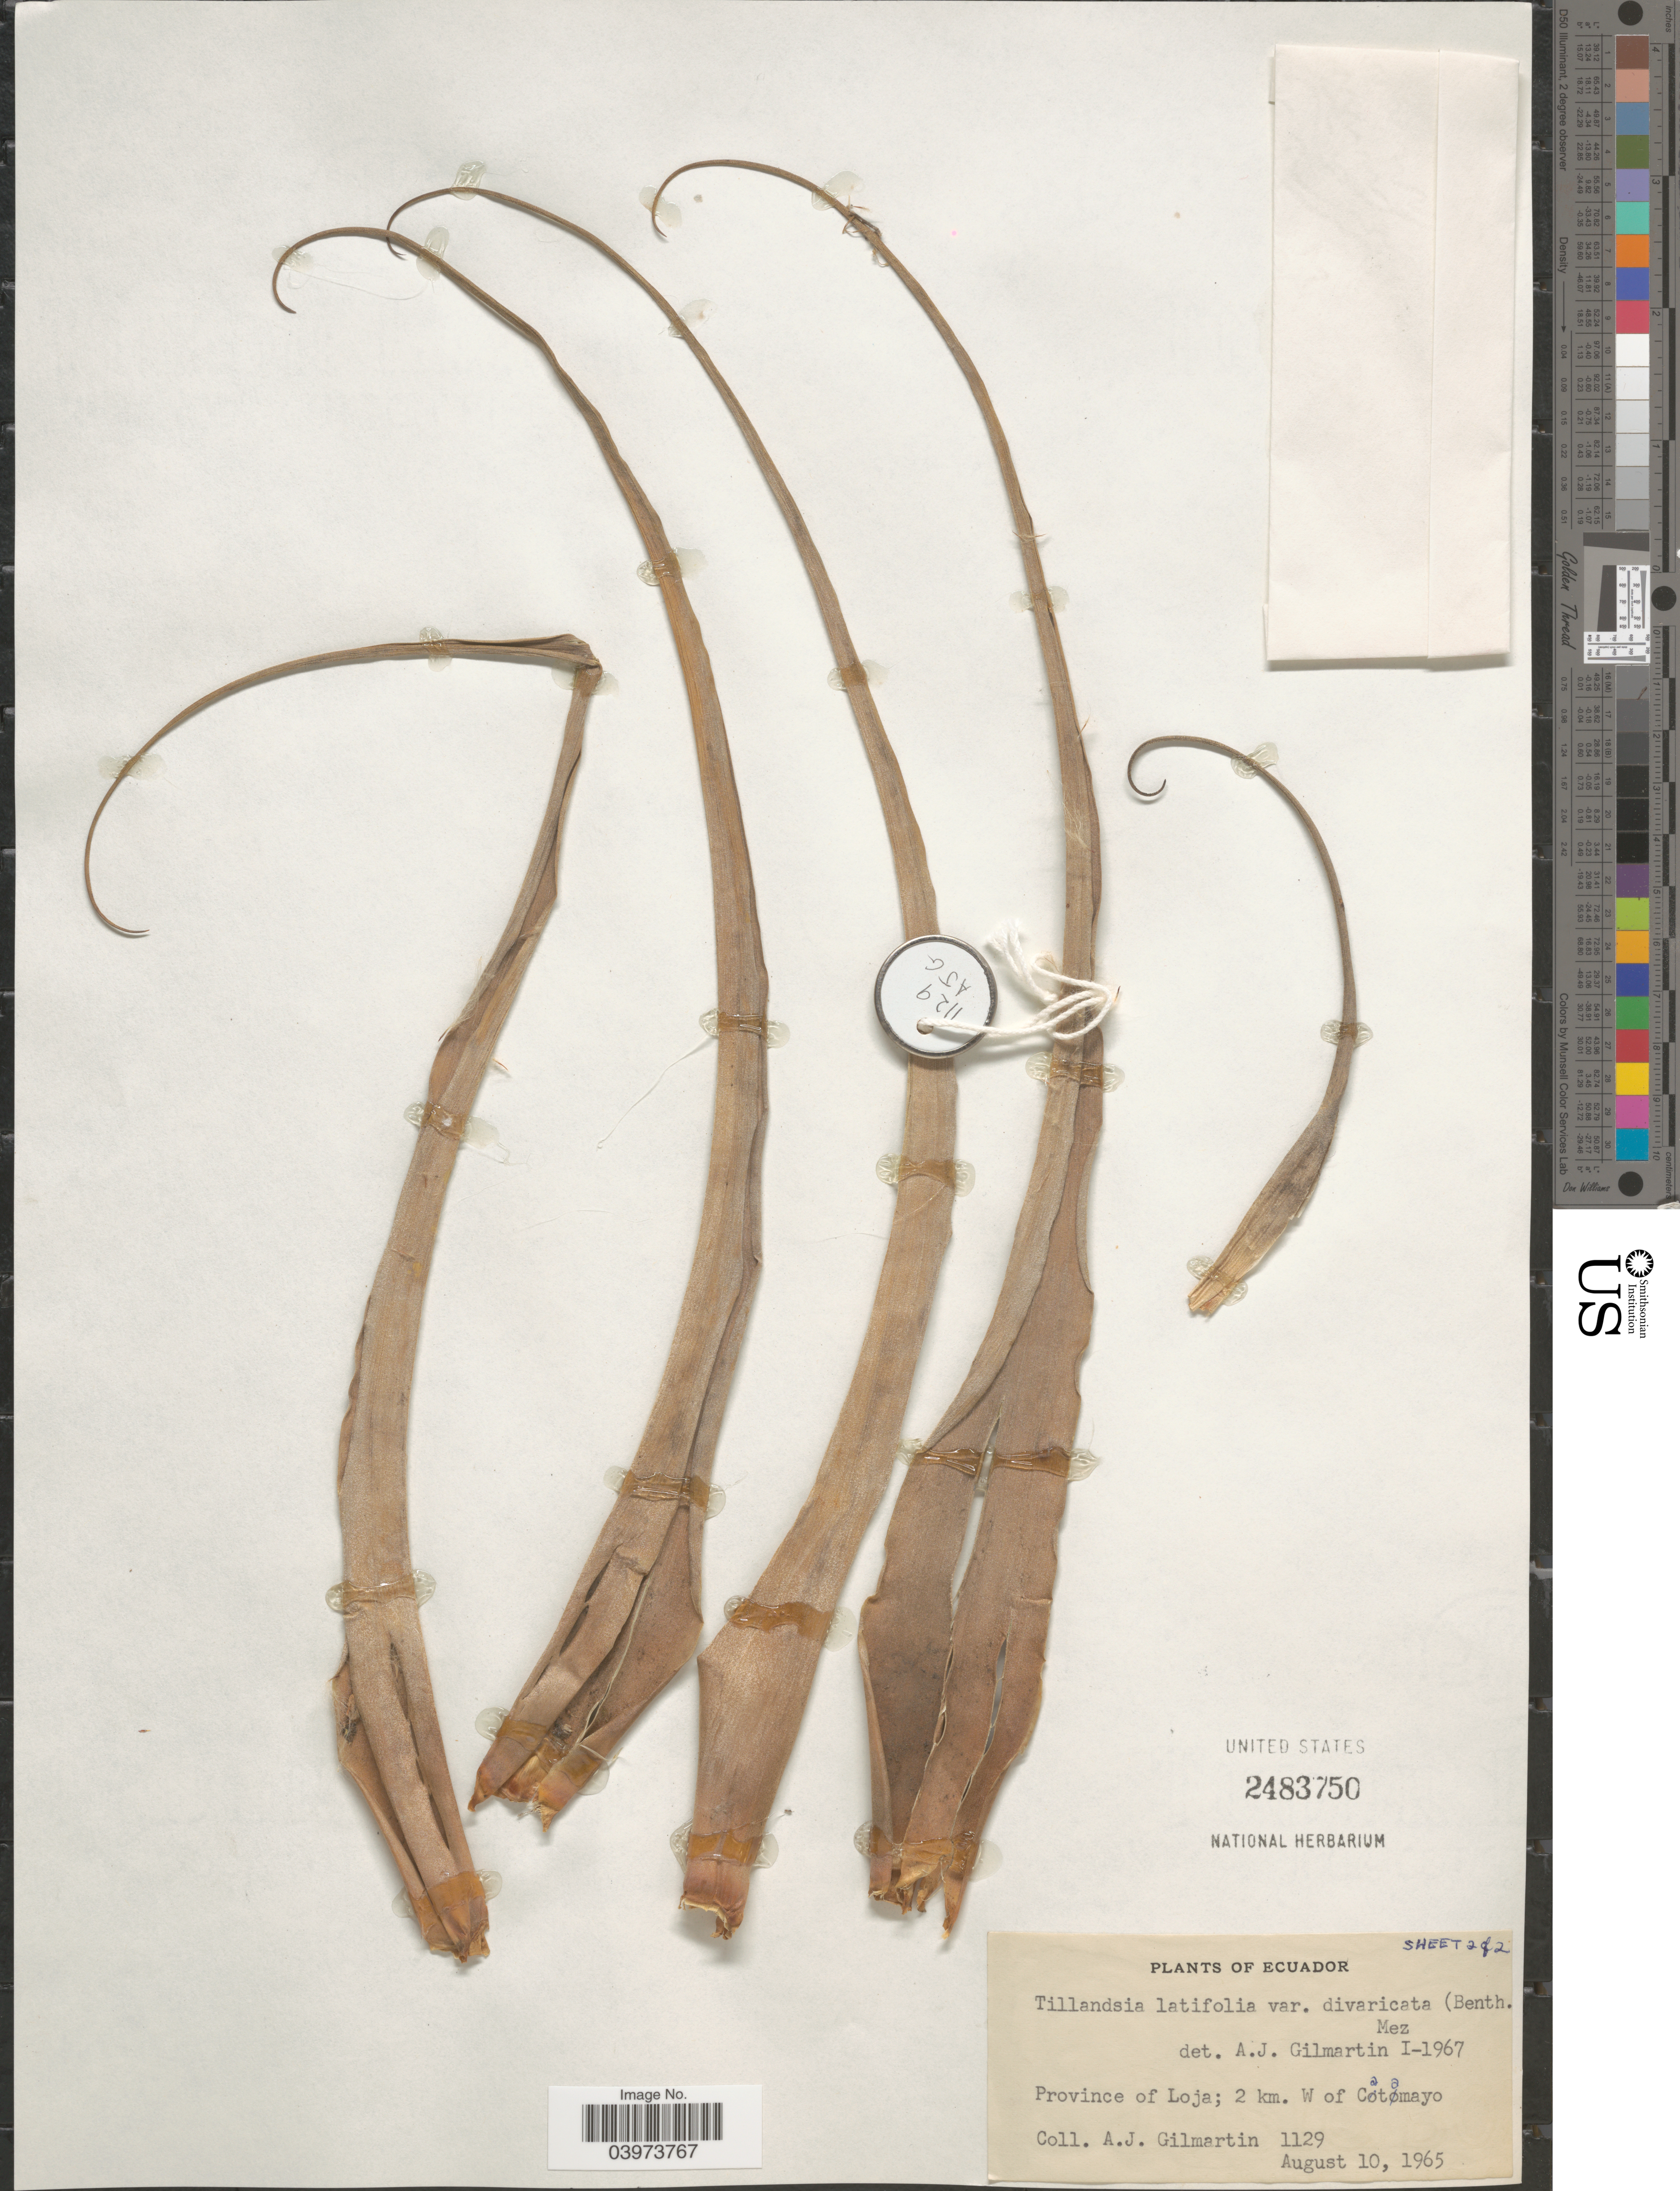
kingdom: Plantae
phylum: Tracheophyta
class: Liliopsida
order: Poales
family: Bromeliaceae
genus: Tillandsia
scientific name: Tillandsia latifolia var. divaricata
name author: (Benth.) Mez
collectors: A. J. Gilmartin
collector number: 1129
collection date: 1965-08-10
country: Ecuador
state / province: Loja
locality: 2 km. W. of Catamayo.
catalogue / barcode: US 2483750